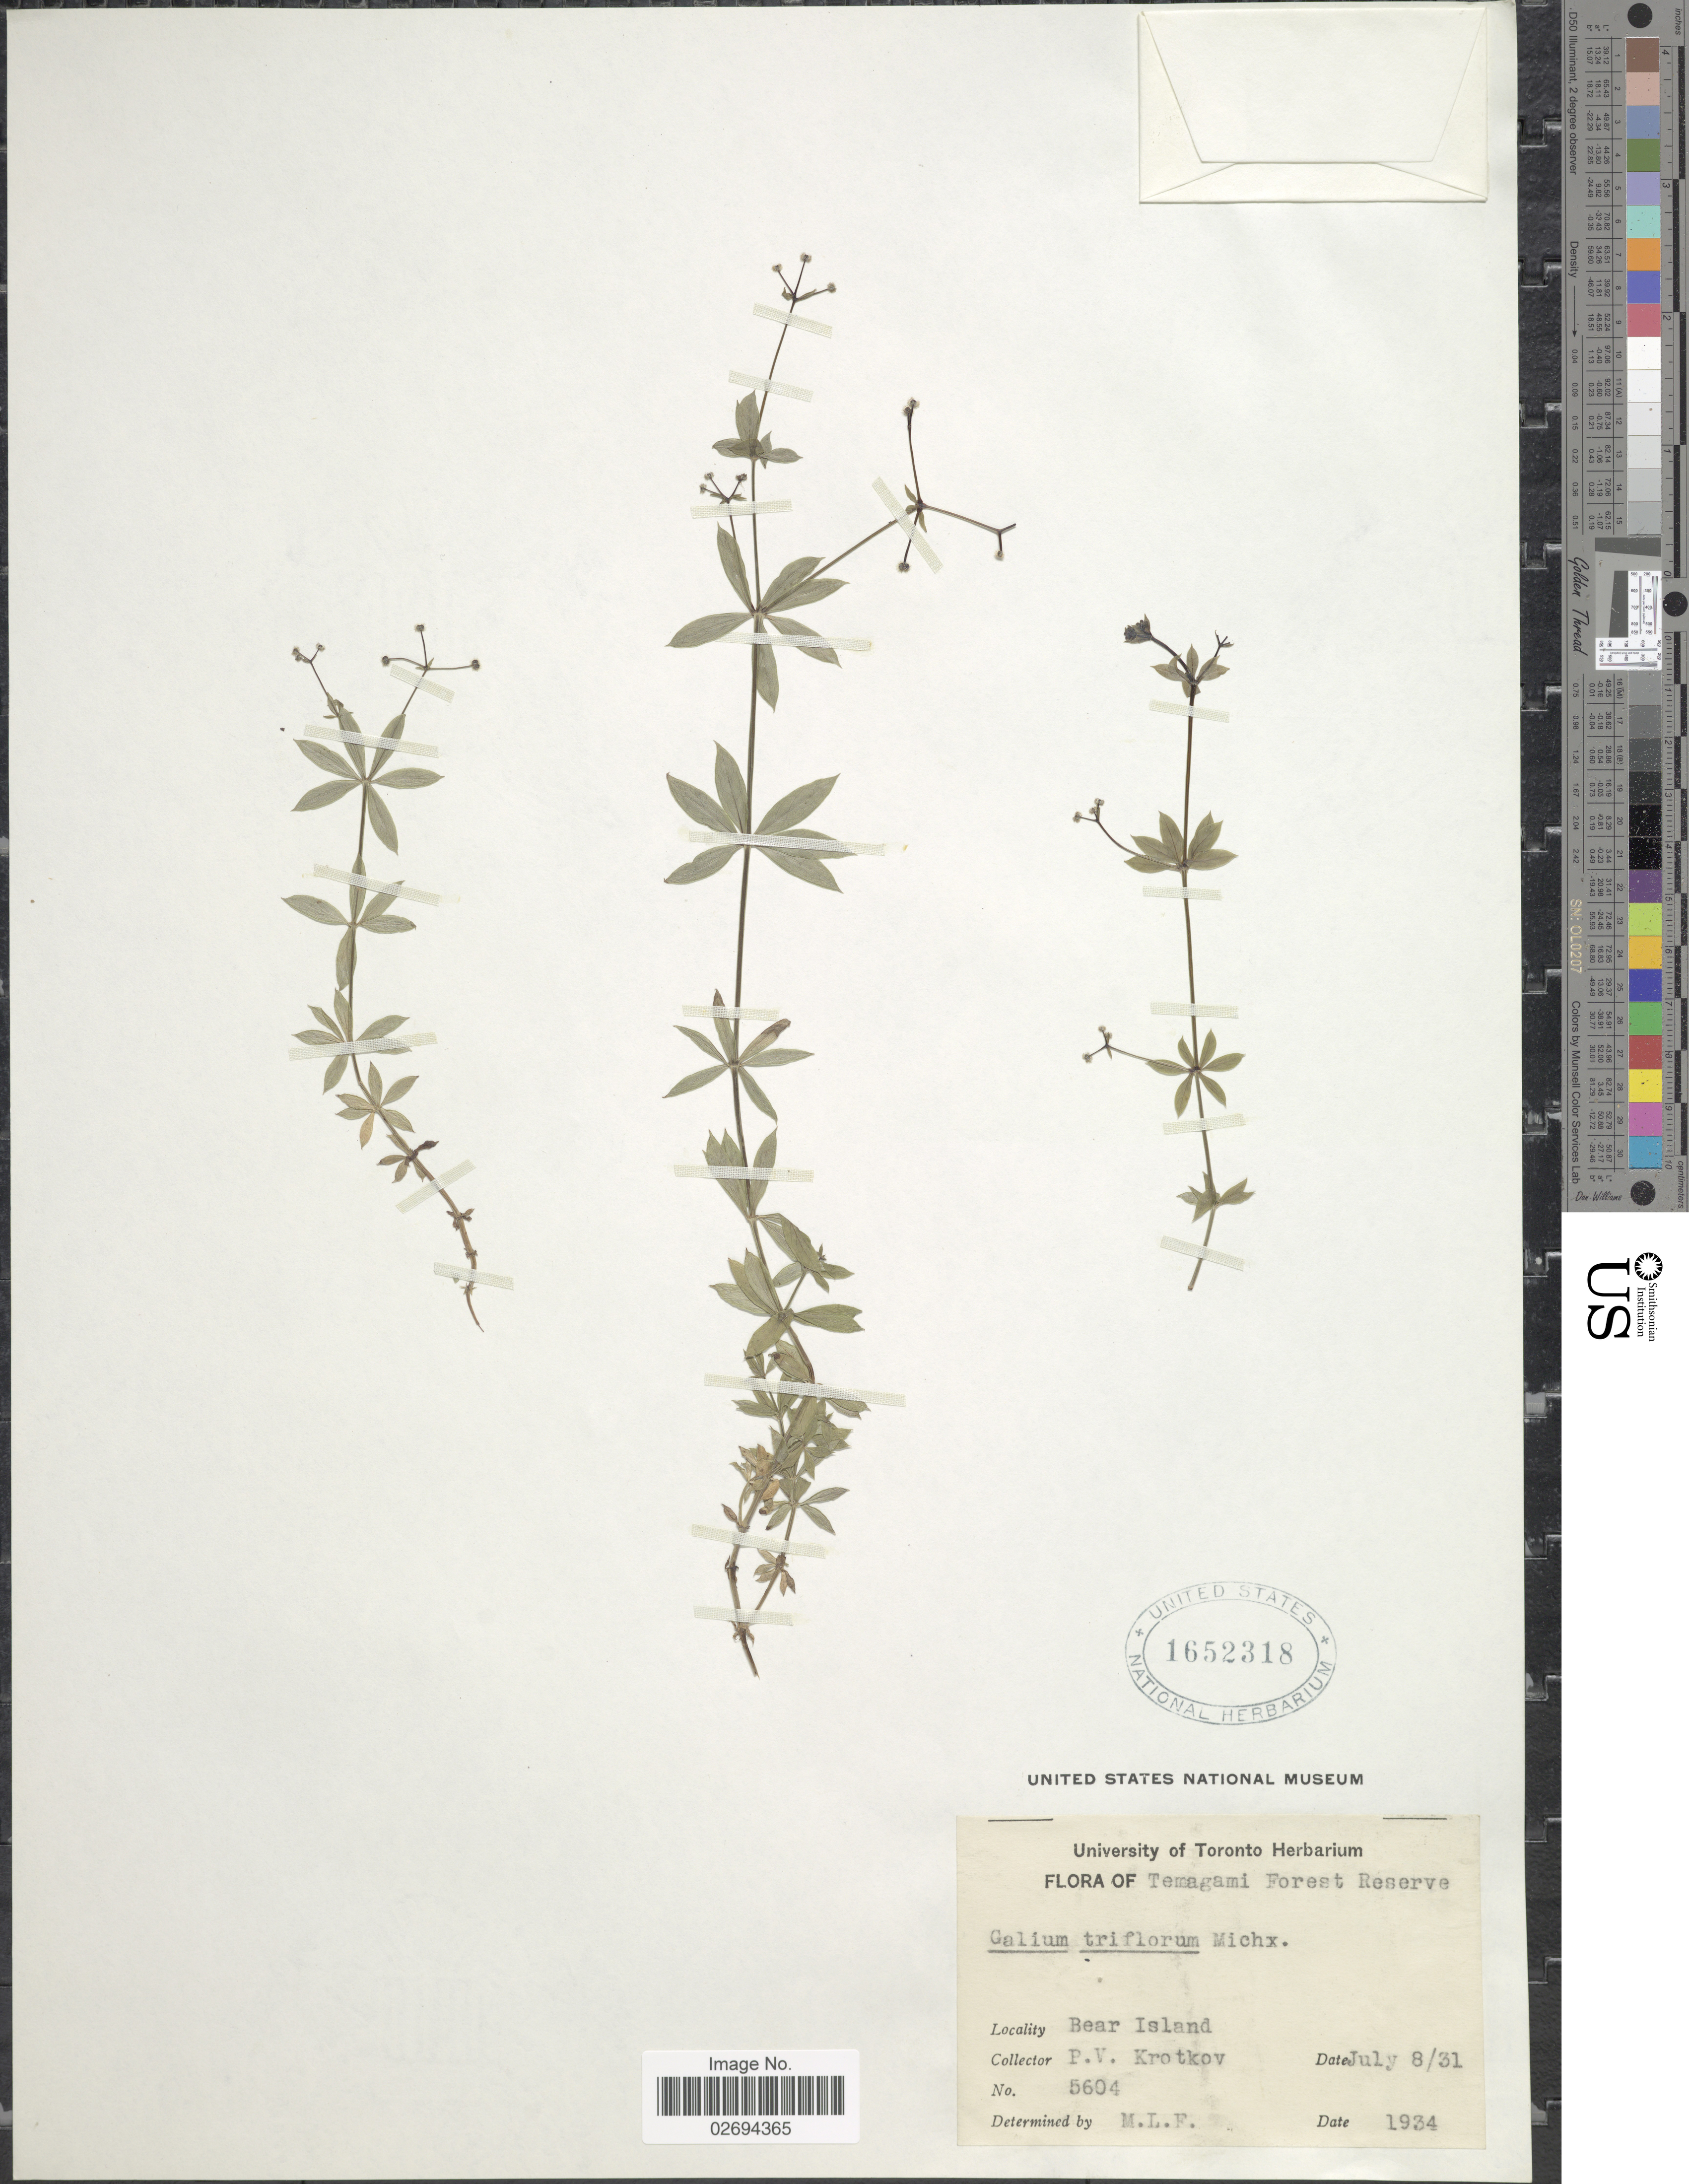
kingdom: Plantae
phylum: Tracheophyta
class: Magnoliopsida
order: Gentianales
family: Rubiaceae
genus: Galium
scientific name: Galium triflorum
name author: Michx.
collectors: P. V. Krotkov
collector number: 5604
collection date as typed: Transcribed d/m/y: 8/7/31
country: Canada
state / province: Ontario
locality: Temagami Forest Reserve. Bear Island.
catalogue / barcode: US 1652318